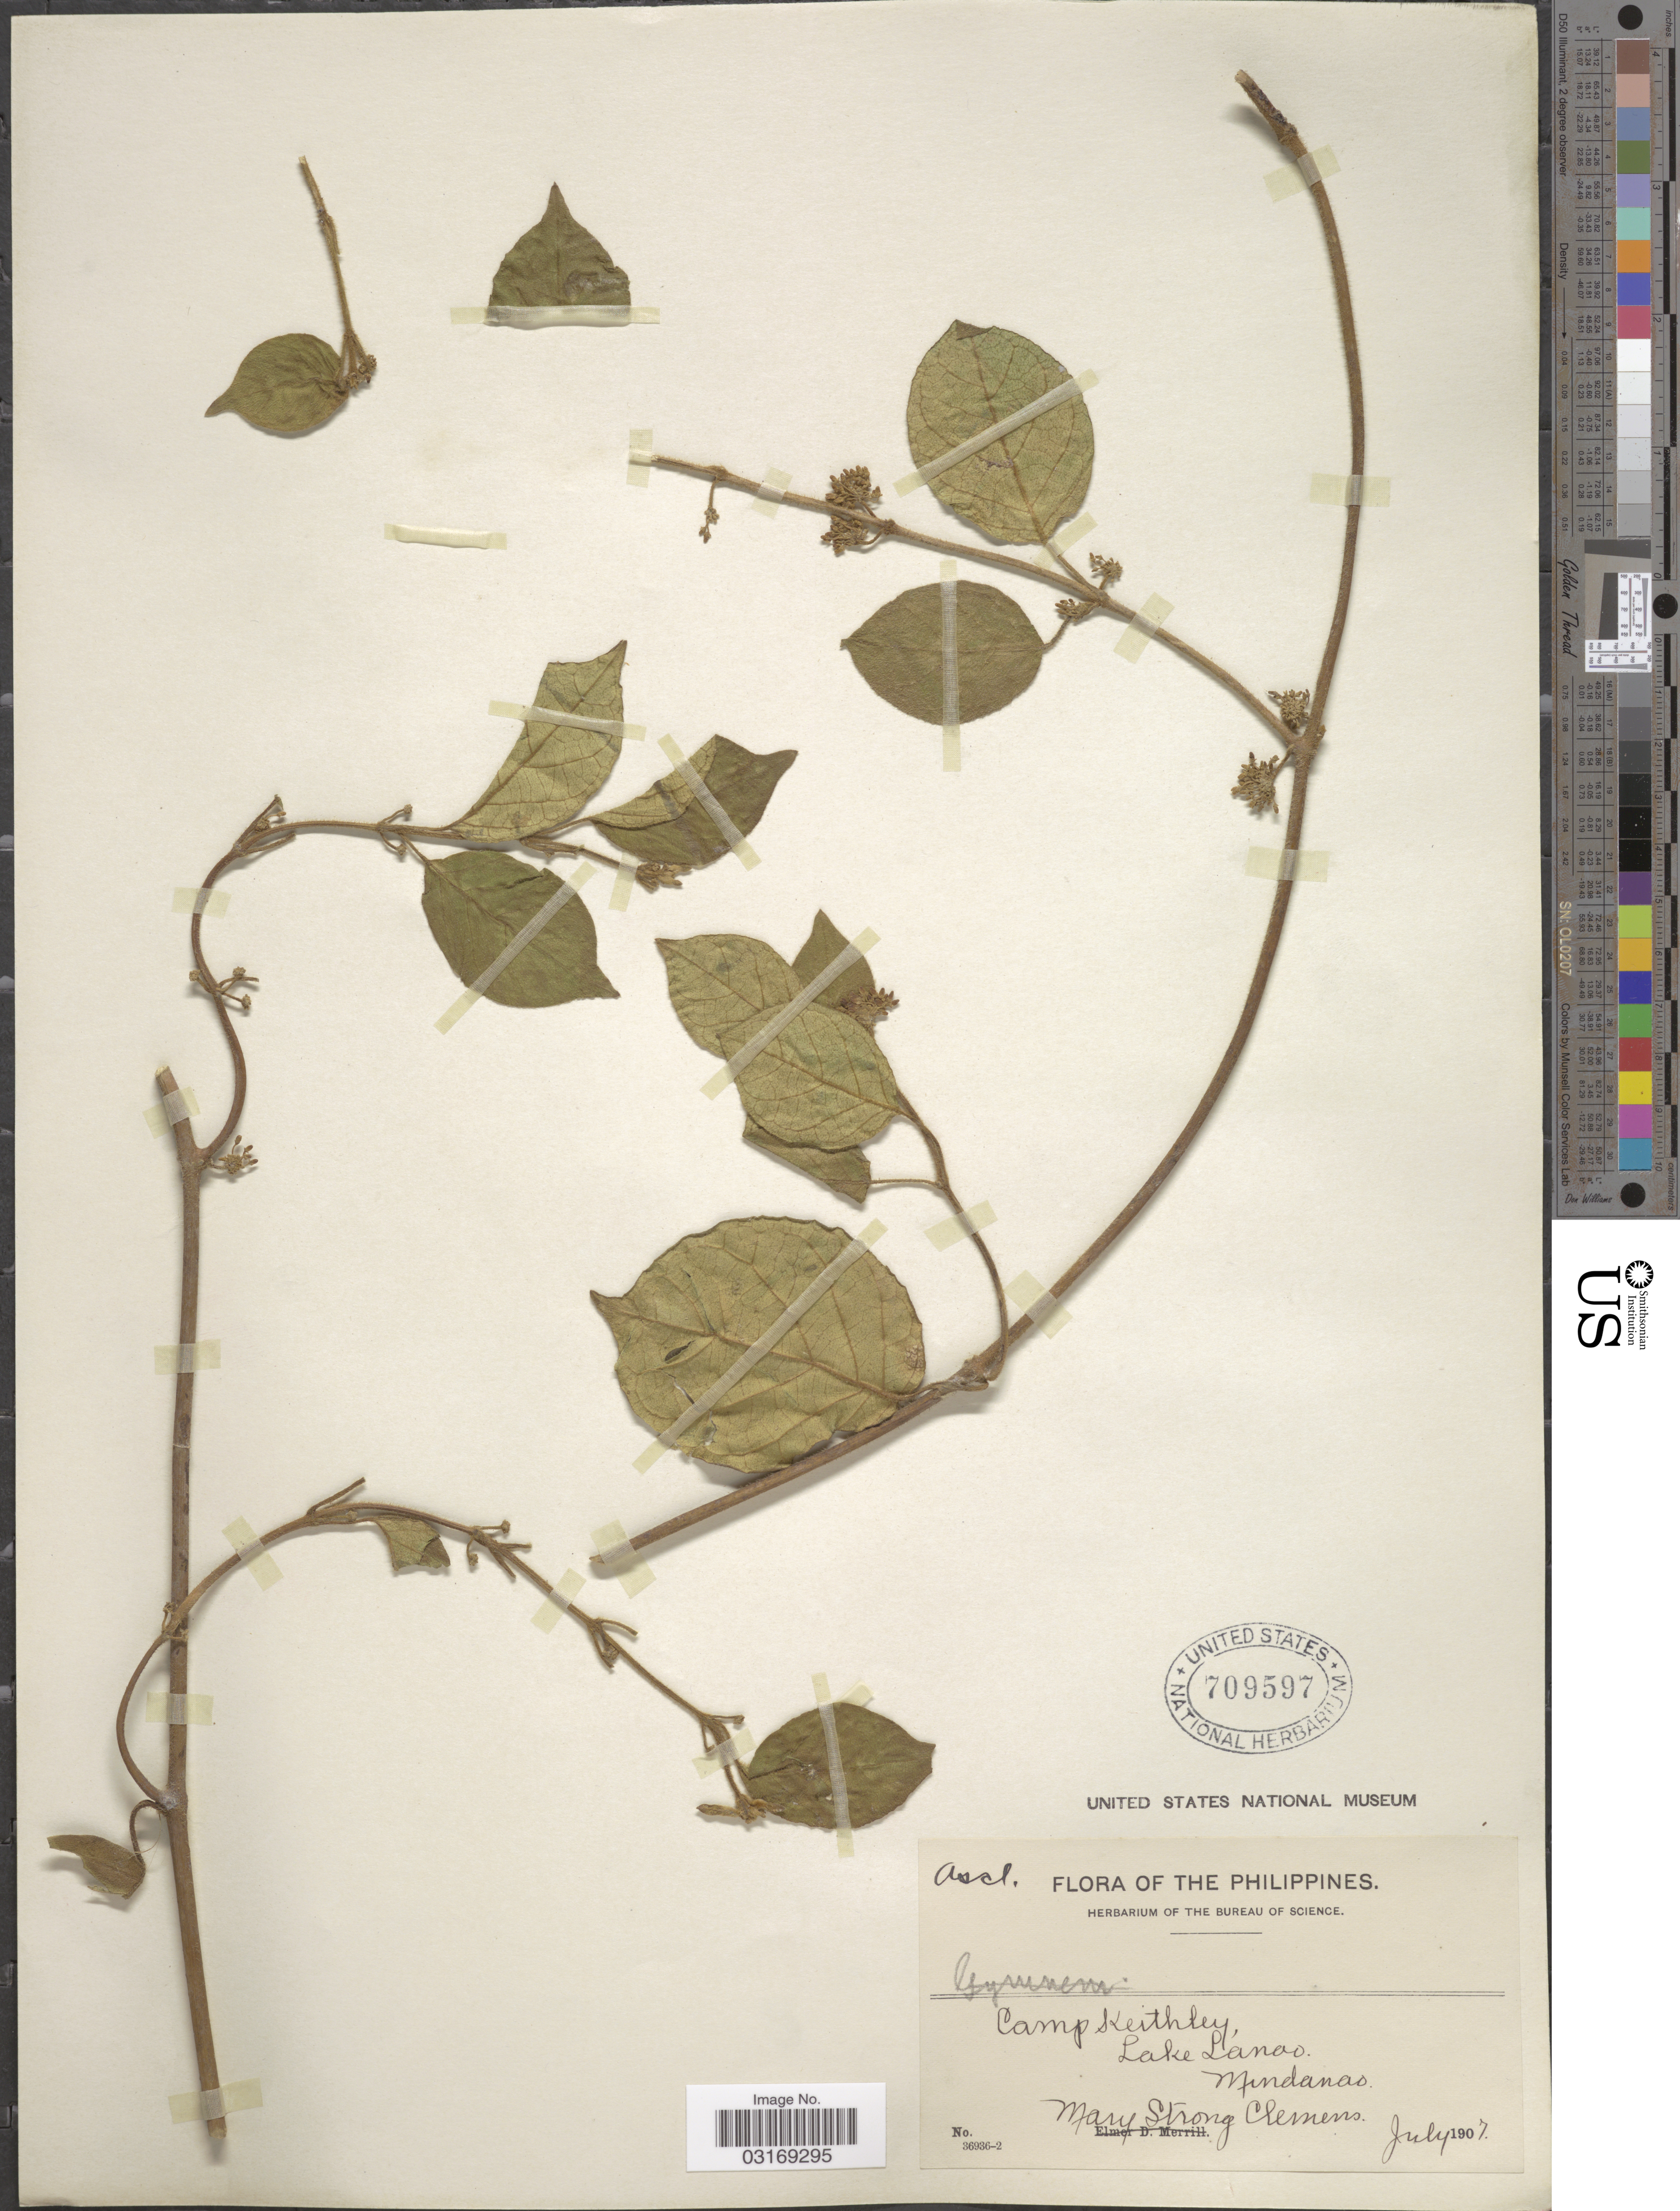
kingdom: Plantae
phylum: Tracheophyta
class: Magnoliopsida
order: Gentianales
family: Apocynaceae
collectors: M. S. Clemens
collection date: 1907-07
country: Philippines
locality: Camp Keithley, Lake Lanao Mindanao.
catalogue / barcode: US 709597